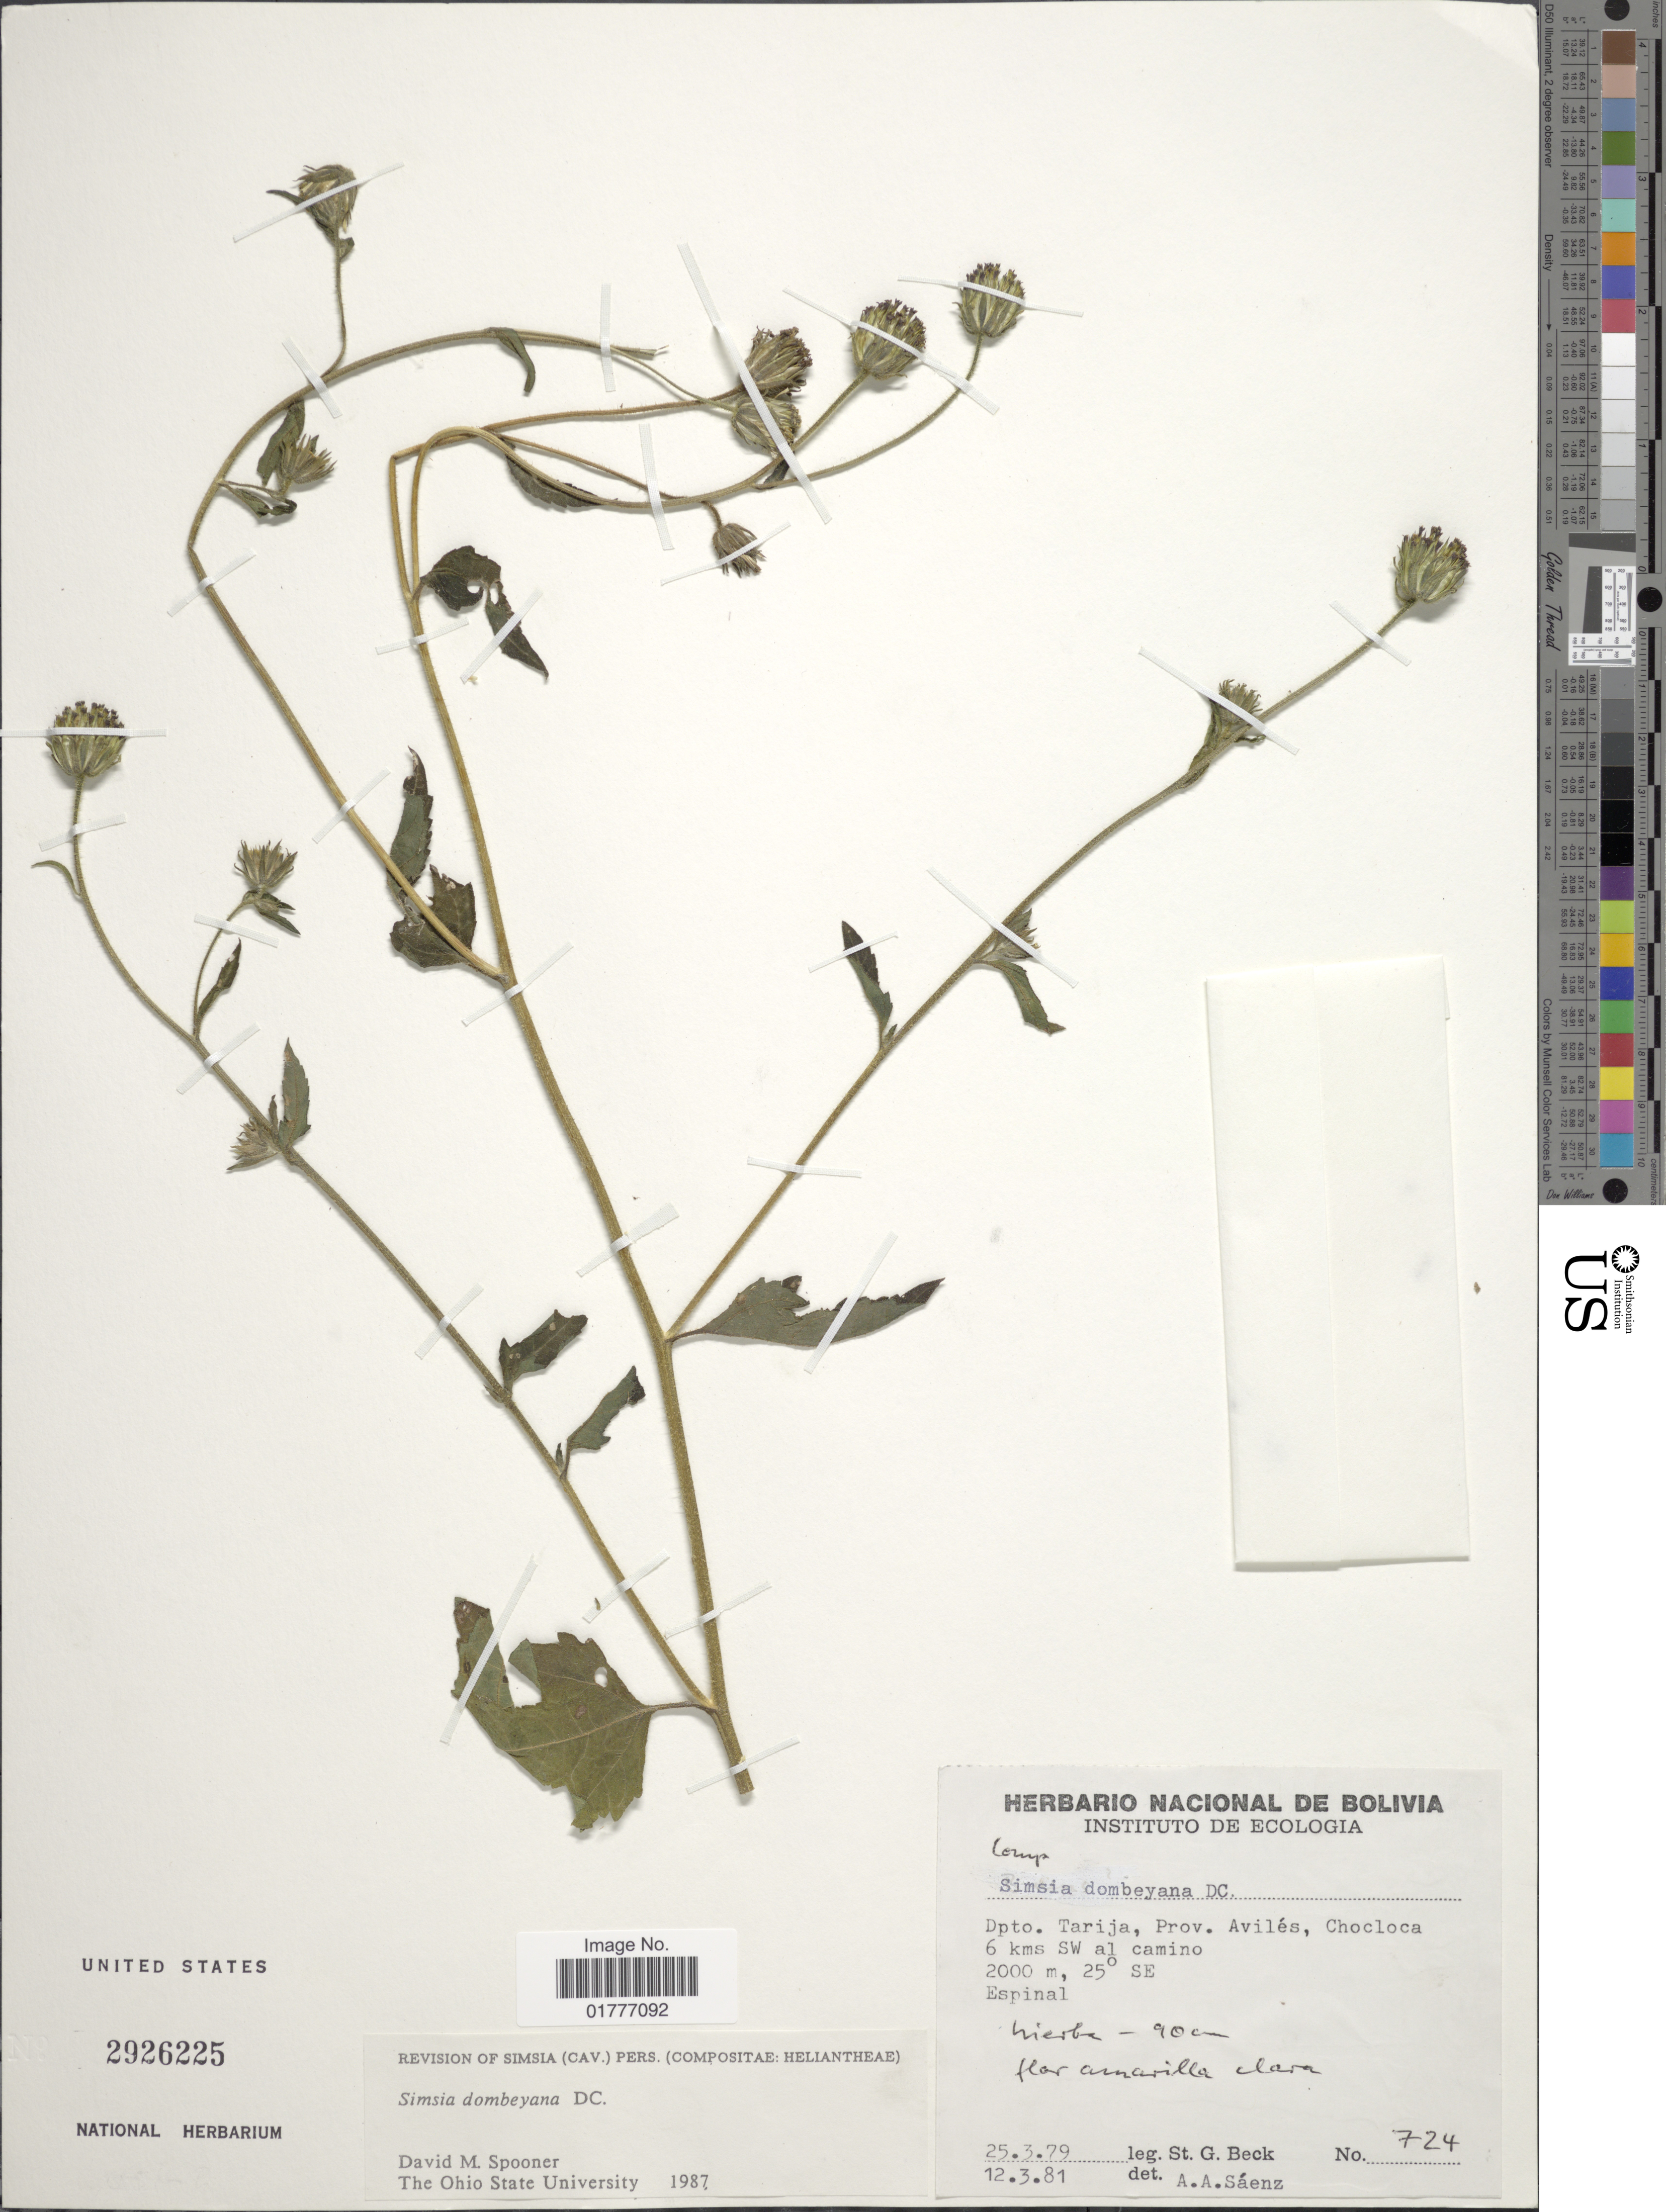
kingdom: Plantae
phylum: Tracheophyta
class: Magnoliopsida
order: Asterales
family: Asteraceae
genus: Simsia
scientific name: Simsia dombeyana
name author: DC.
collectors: S. G. Beck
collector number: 724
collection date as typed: Transcribed d/m/y: 25/3/79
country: Bolivia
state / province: Tarija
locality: Prov. Avilés, Chocloca 6 kms SW al camino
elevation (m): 2000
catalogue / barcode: US 2926225